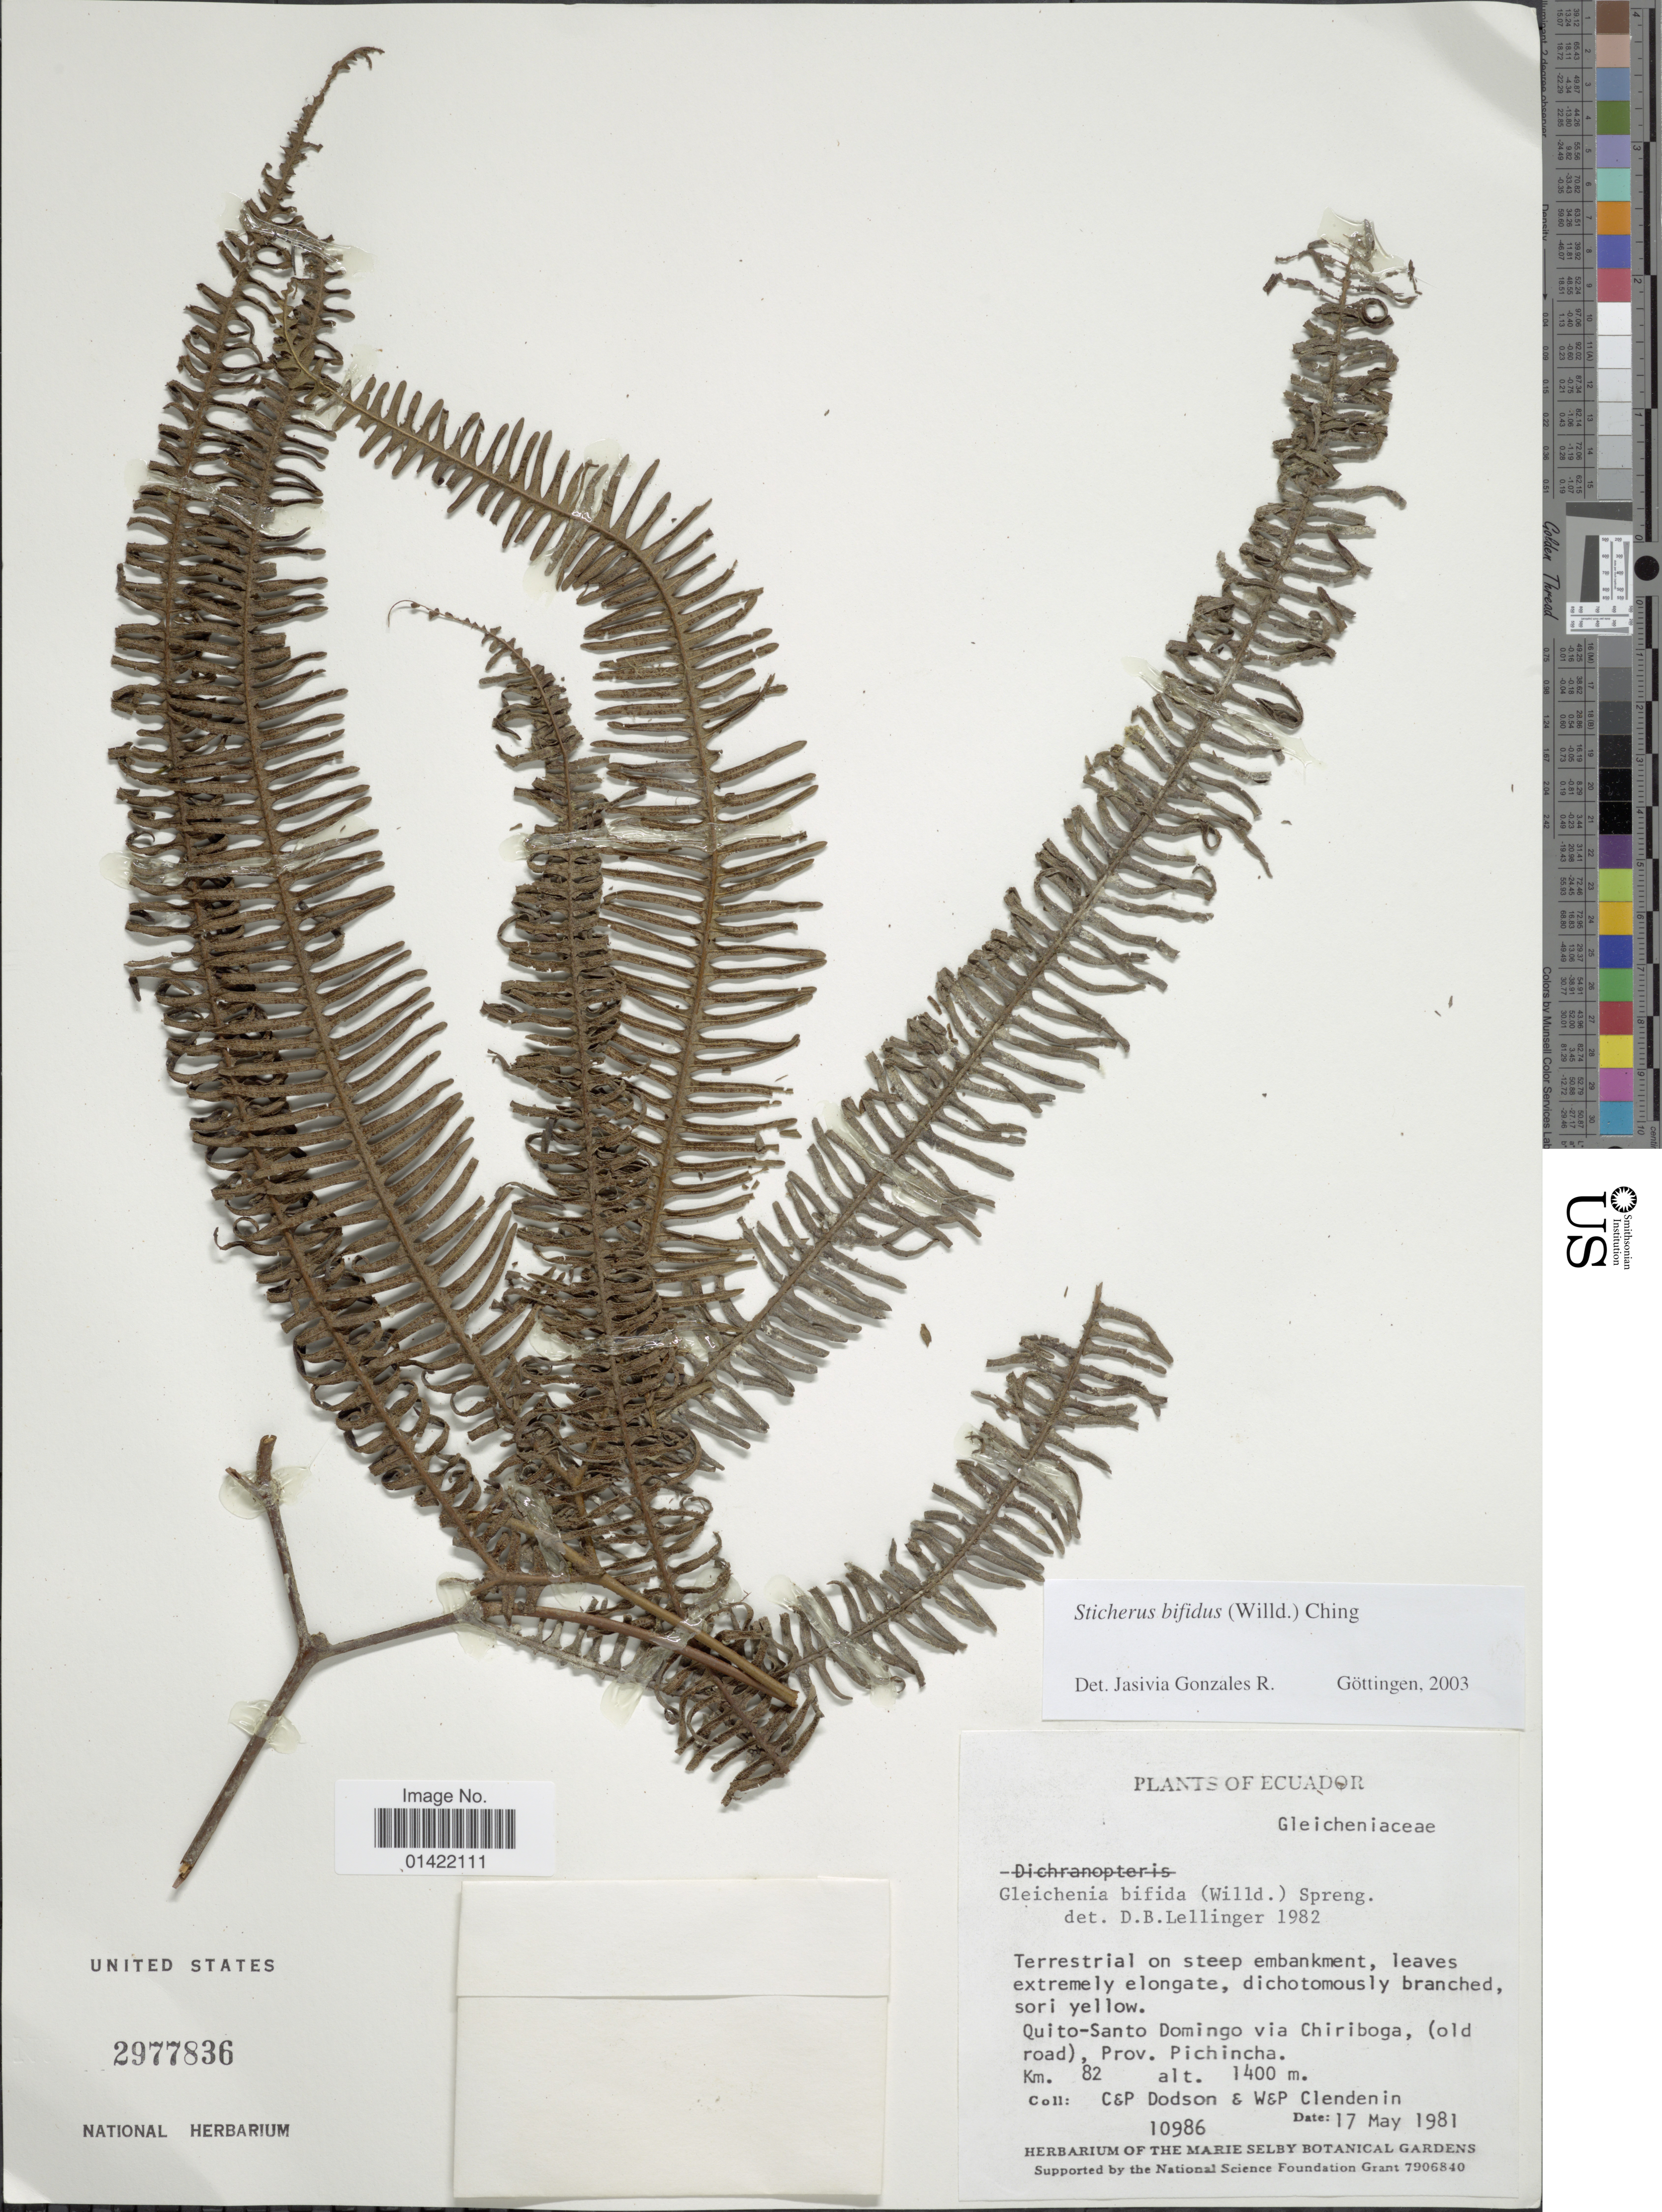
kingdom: Plantae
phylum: Tracheophyta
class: Polypodiopsida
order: Gleicheniales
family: Gleicheniaceae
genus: Sticherus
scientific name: Sticherus bifidus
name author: (Willd.) Ching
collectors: C. Dodson, P. M. Dodson, W. Clendenin & P. Clendenin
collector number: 10986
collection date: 1981-05-17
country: Ecuador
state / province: Pichincha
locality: Quito-Santo Domingo via Chiriboga, (old road), Prov. Pichincha.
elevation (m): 1400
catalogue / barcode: US 2977836